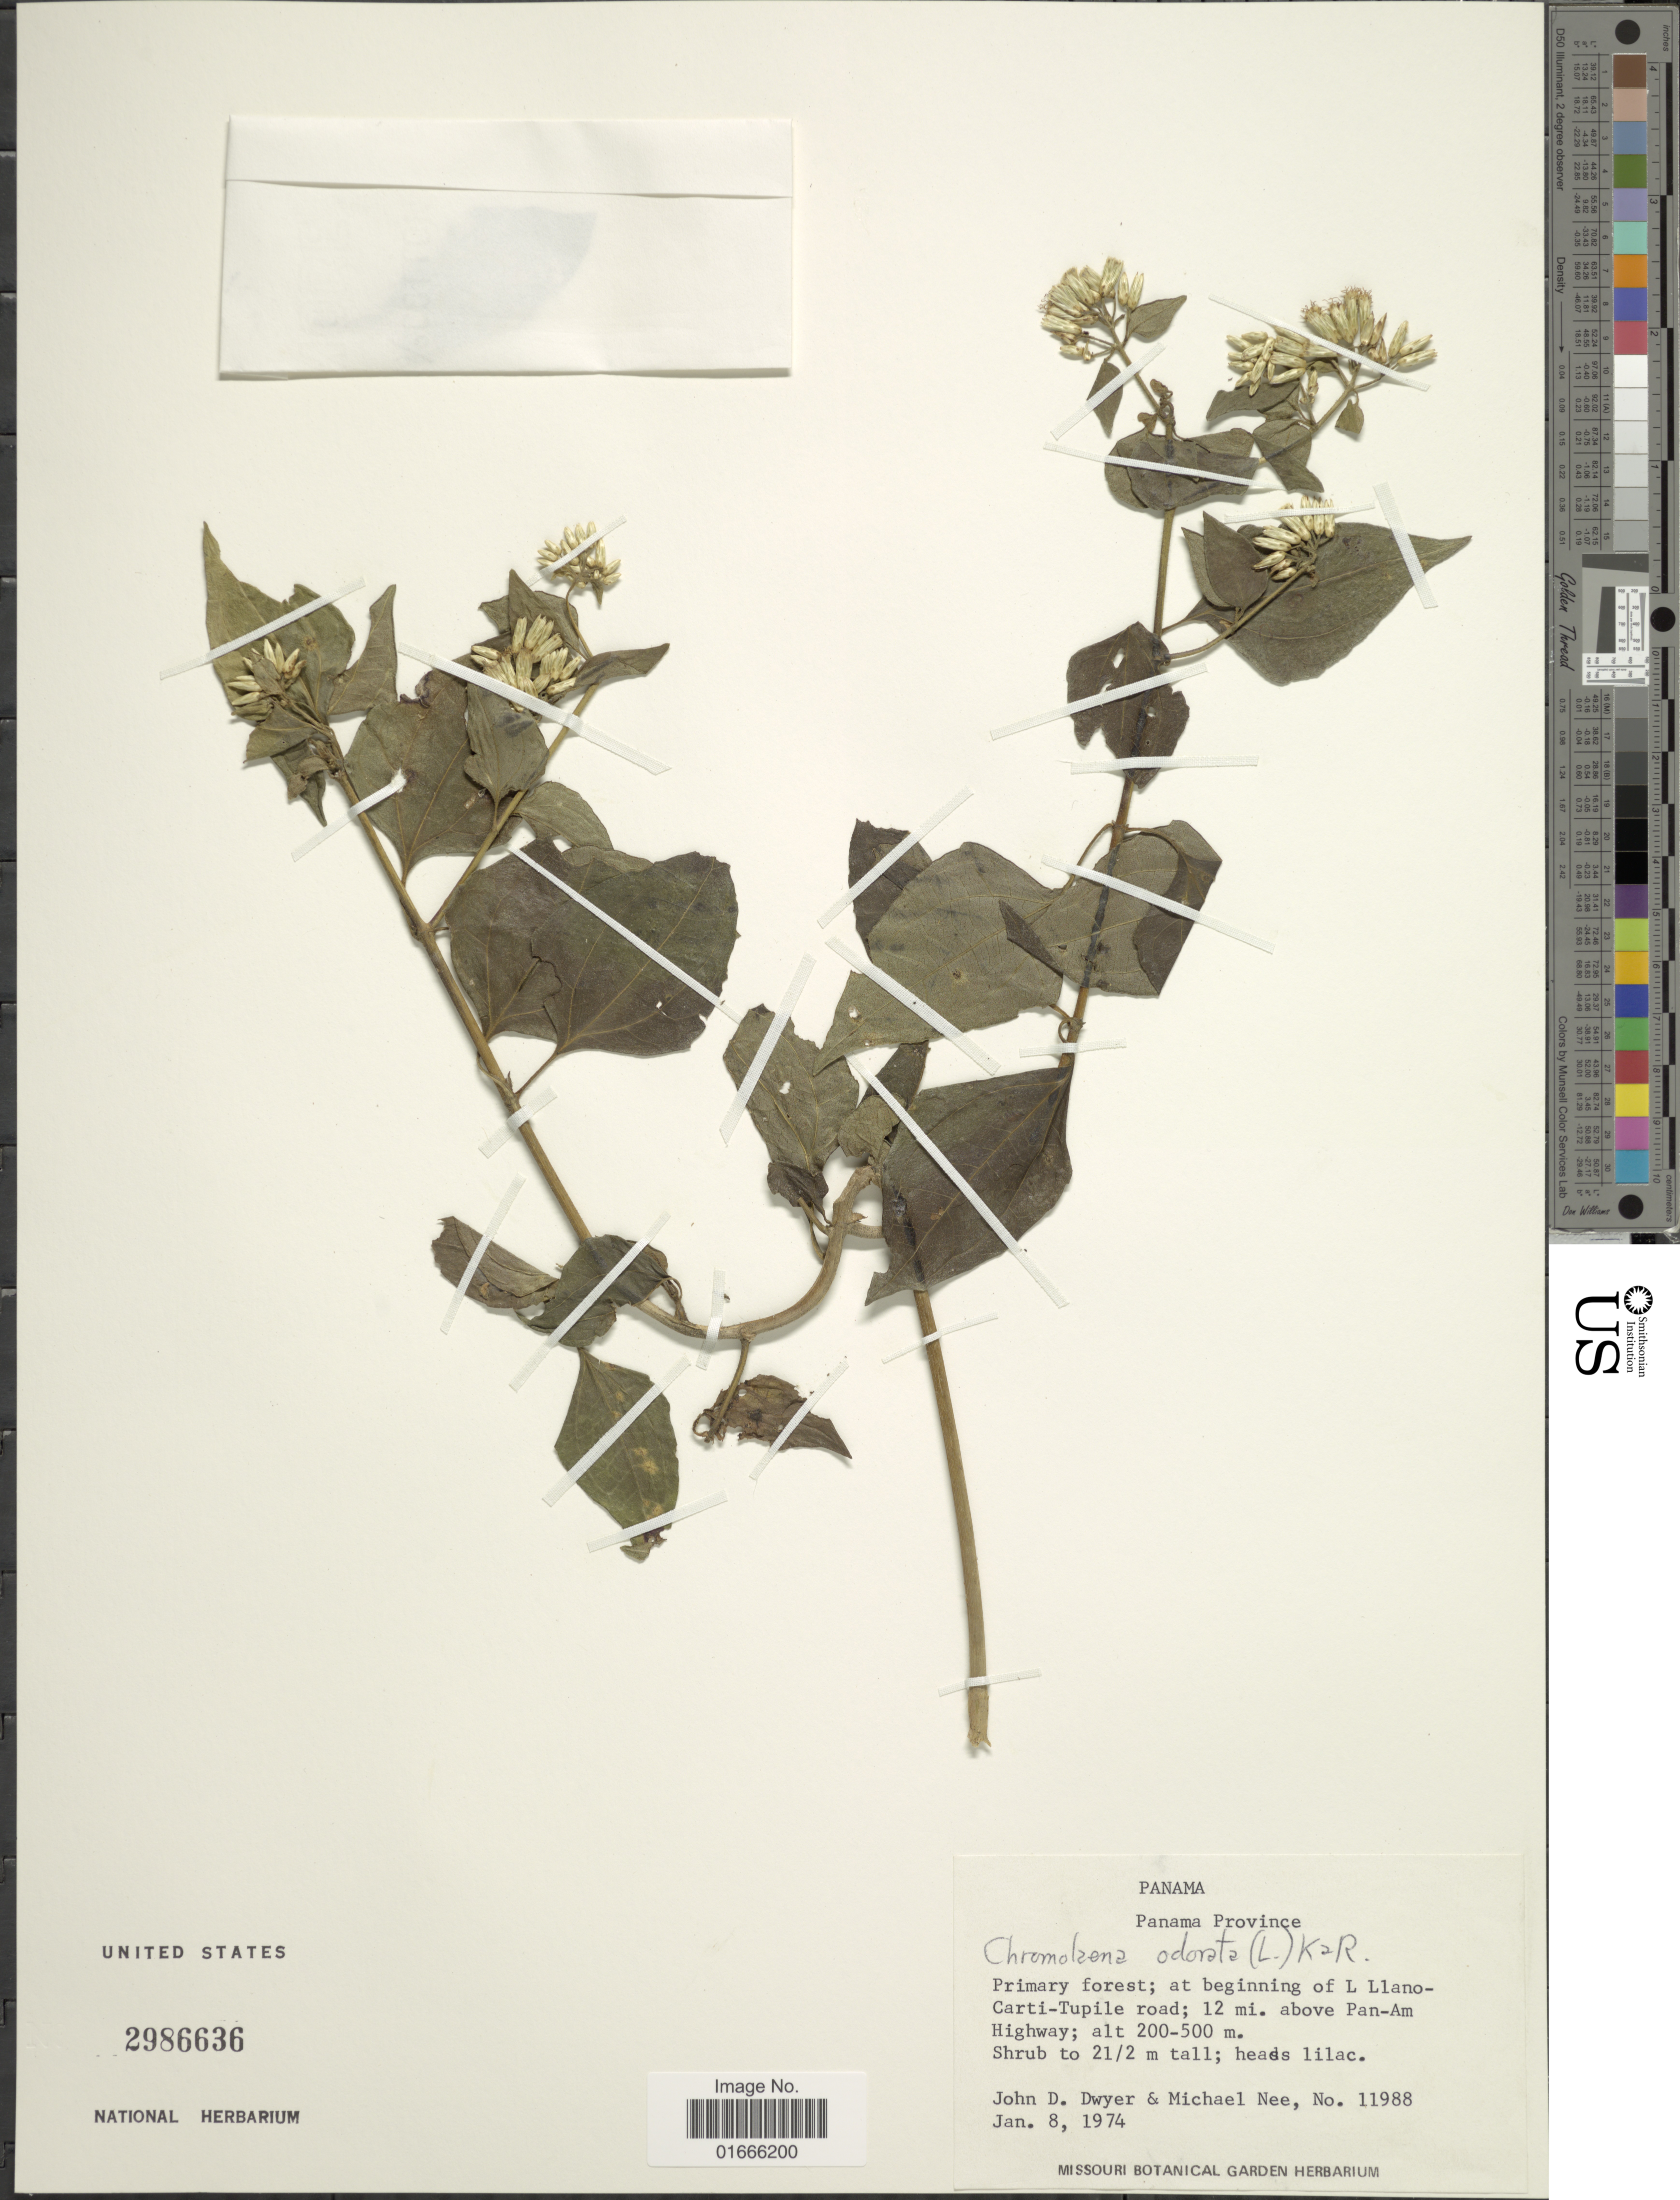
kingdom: Plantae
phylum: Tracheophyta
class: Magnoliopsida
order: Asterales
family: Asteraceae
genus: Chromolaena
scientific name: Chromolaena odorata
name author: (L.) R.M. King & H. Rob.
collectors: J. D. Dwyer & M. Nee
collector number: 11988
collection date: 1974-01-08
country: Panama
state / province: Panamá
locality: At beginning of L Llano - Carti - Tupile road; 12 mi, above Pan - Am, Highway.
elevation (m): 200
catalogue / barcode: US 2986636